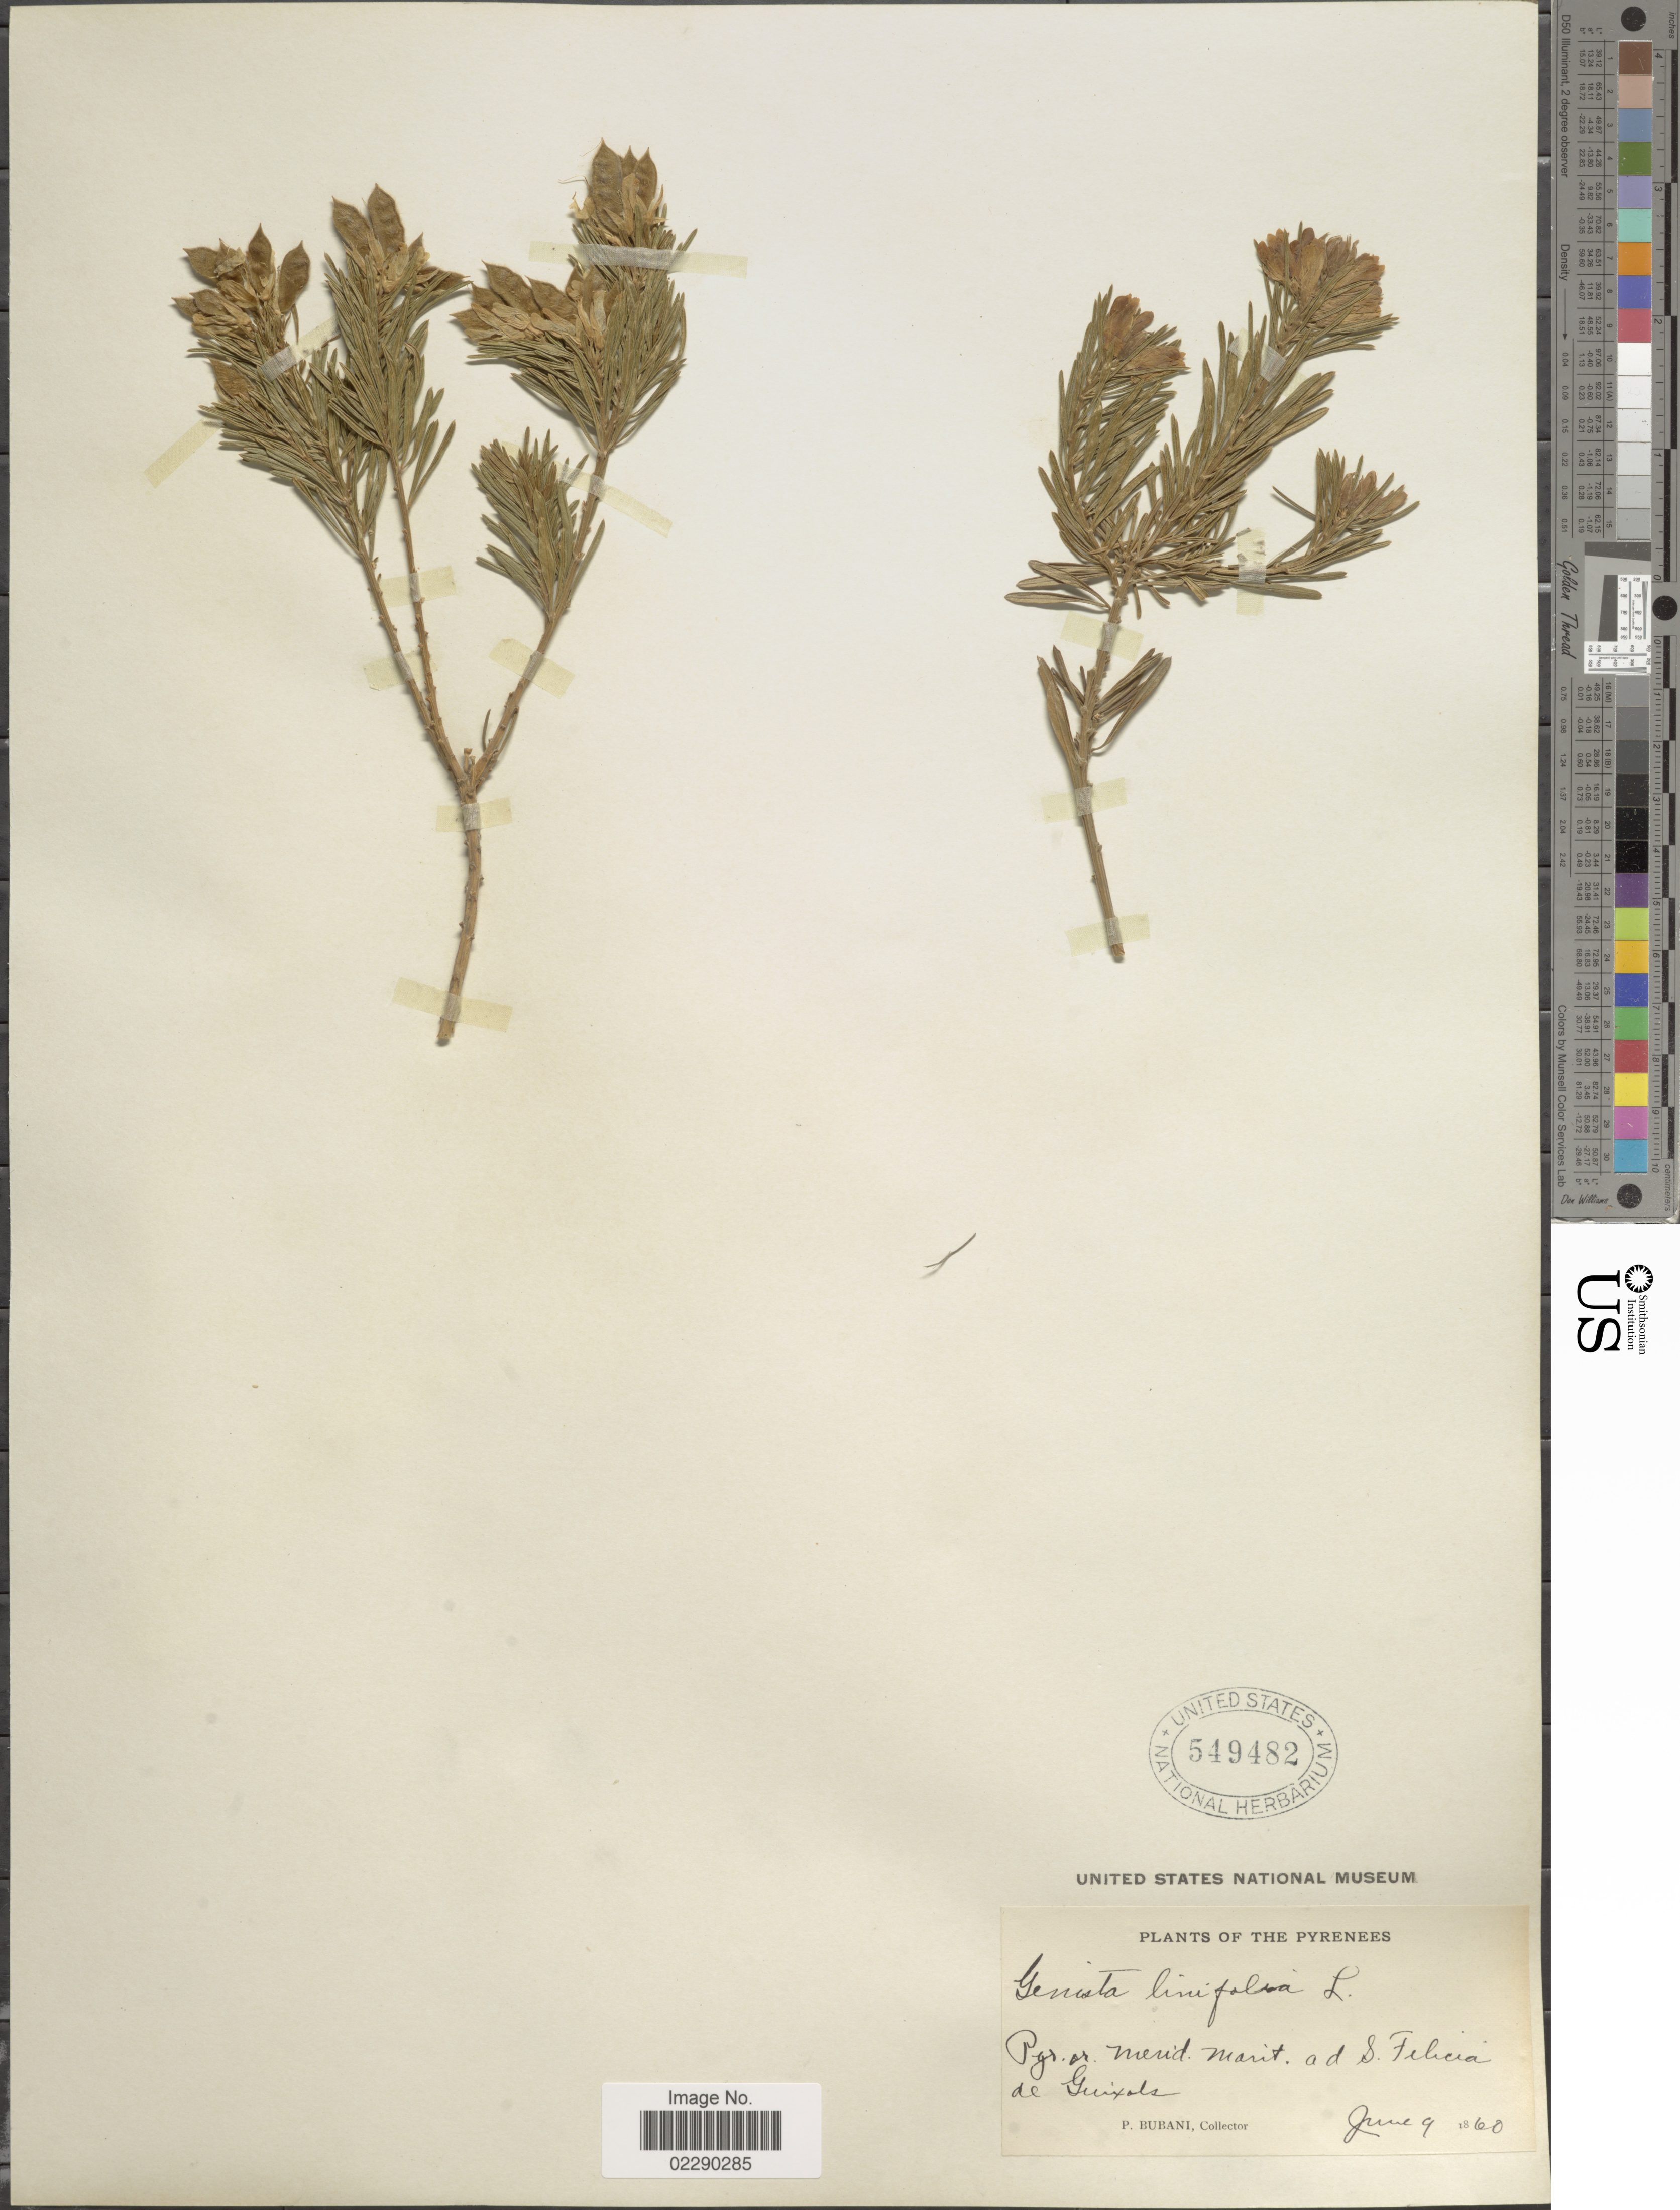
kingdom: Plantae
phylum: Tracheophyta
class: Magnoliopsida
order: Fabales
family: Fabaceae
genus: Genista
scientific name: Genista linifolia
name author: L.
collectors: P. Bubani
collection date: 1860-06-09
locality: The Pyrenees, Pyr. or merid. marit. ad S. Felicia de Guixals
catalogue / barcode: US 549482